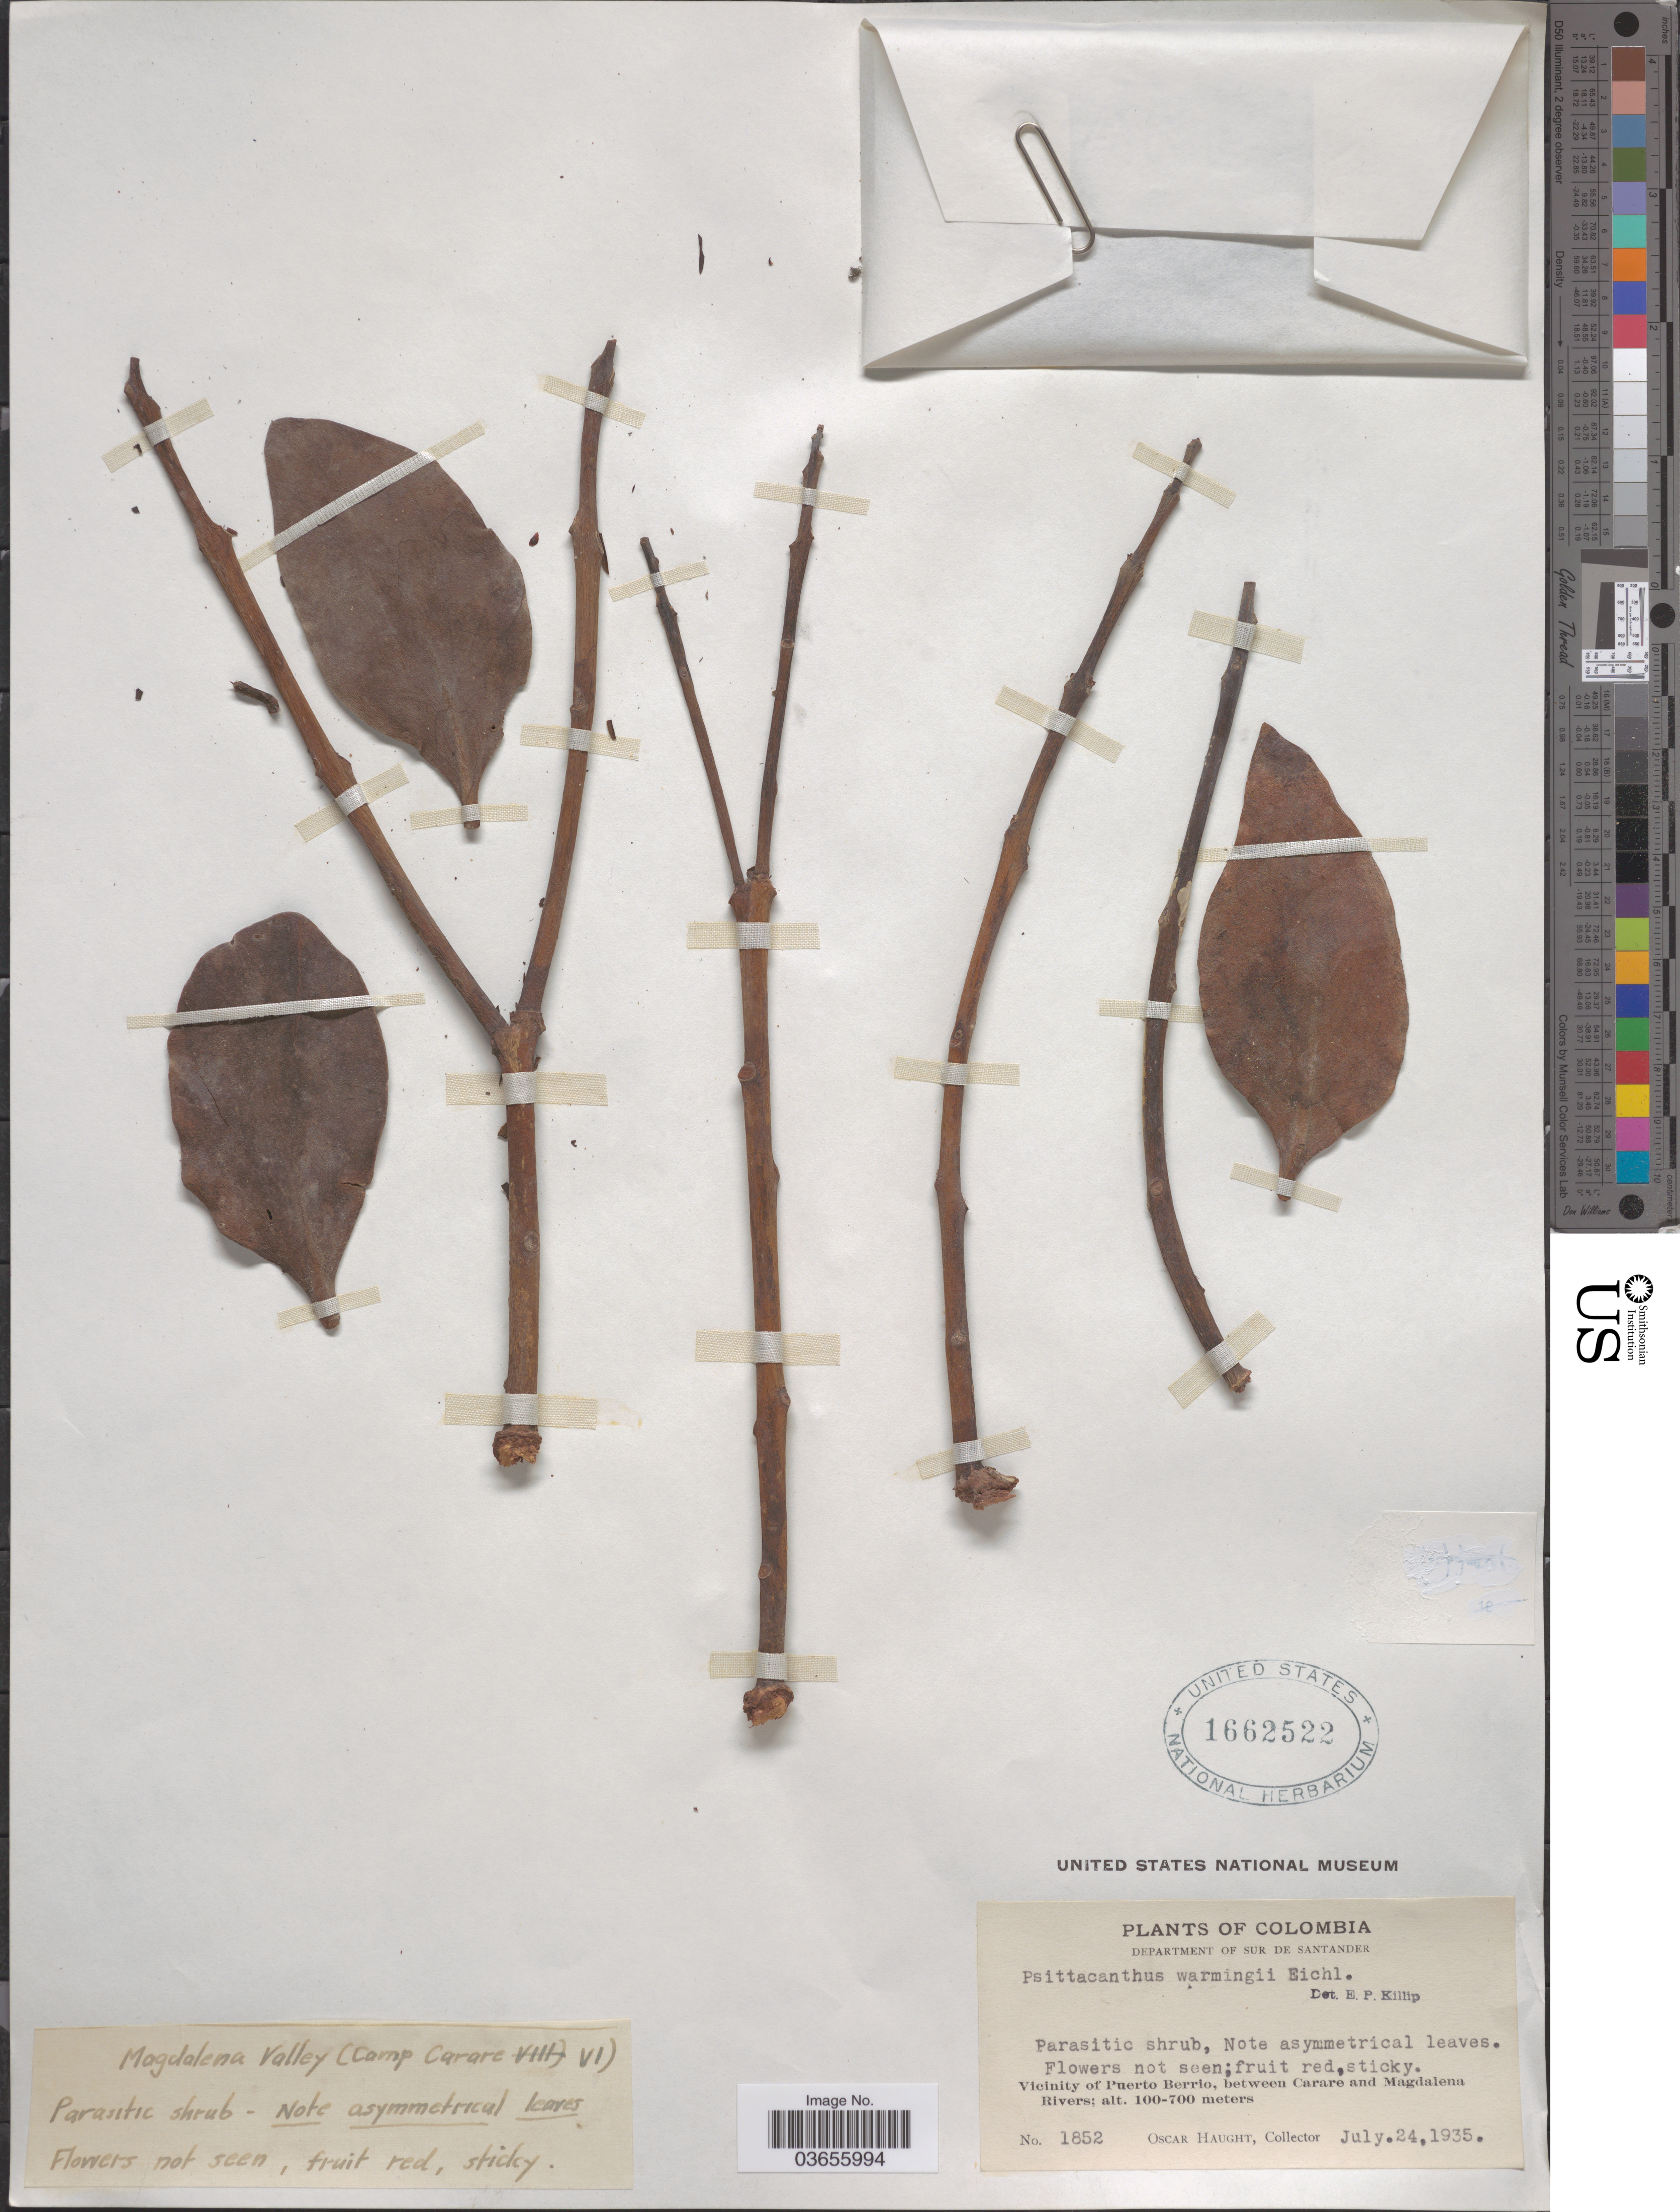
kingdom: Plantae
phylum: Tracheophyta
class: Magnoliopsida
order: Santalales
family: Loranthaceae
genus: Psittacanthus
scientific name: Psittacanthus sp.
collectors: O. L. Haught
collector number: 1852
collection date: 1935-07-24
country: Colombia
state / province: Santander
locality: Department of Sur de Santander. Vicinity of Puerto Berrio, between Carare and Magdalena Rivers.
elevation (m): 100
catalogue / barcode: US 1662522